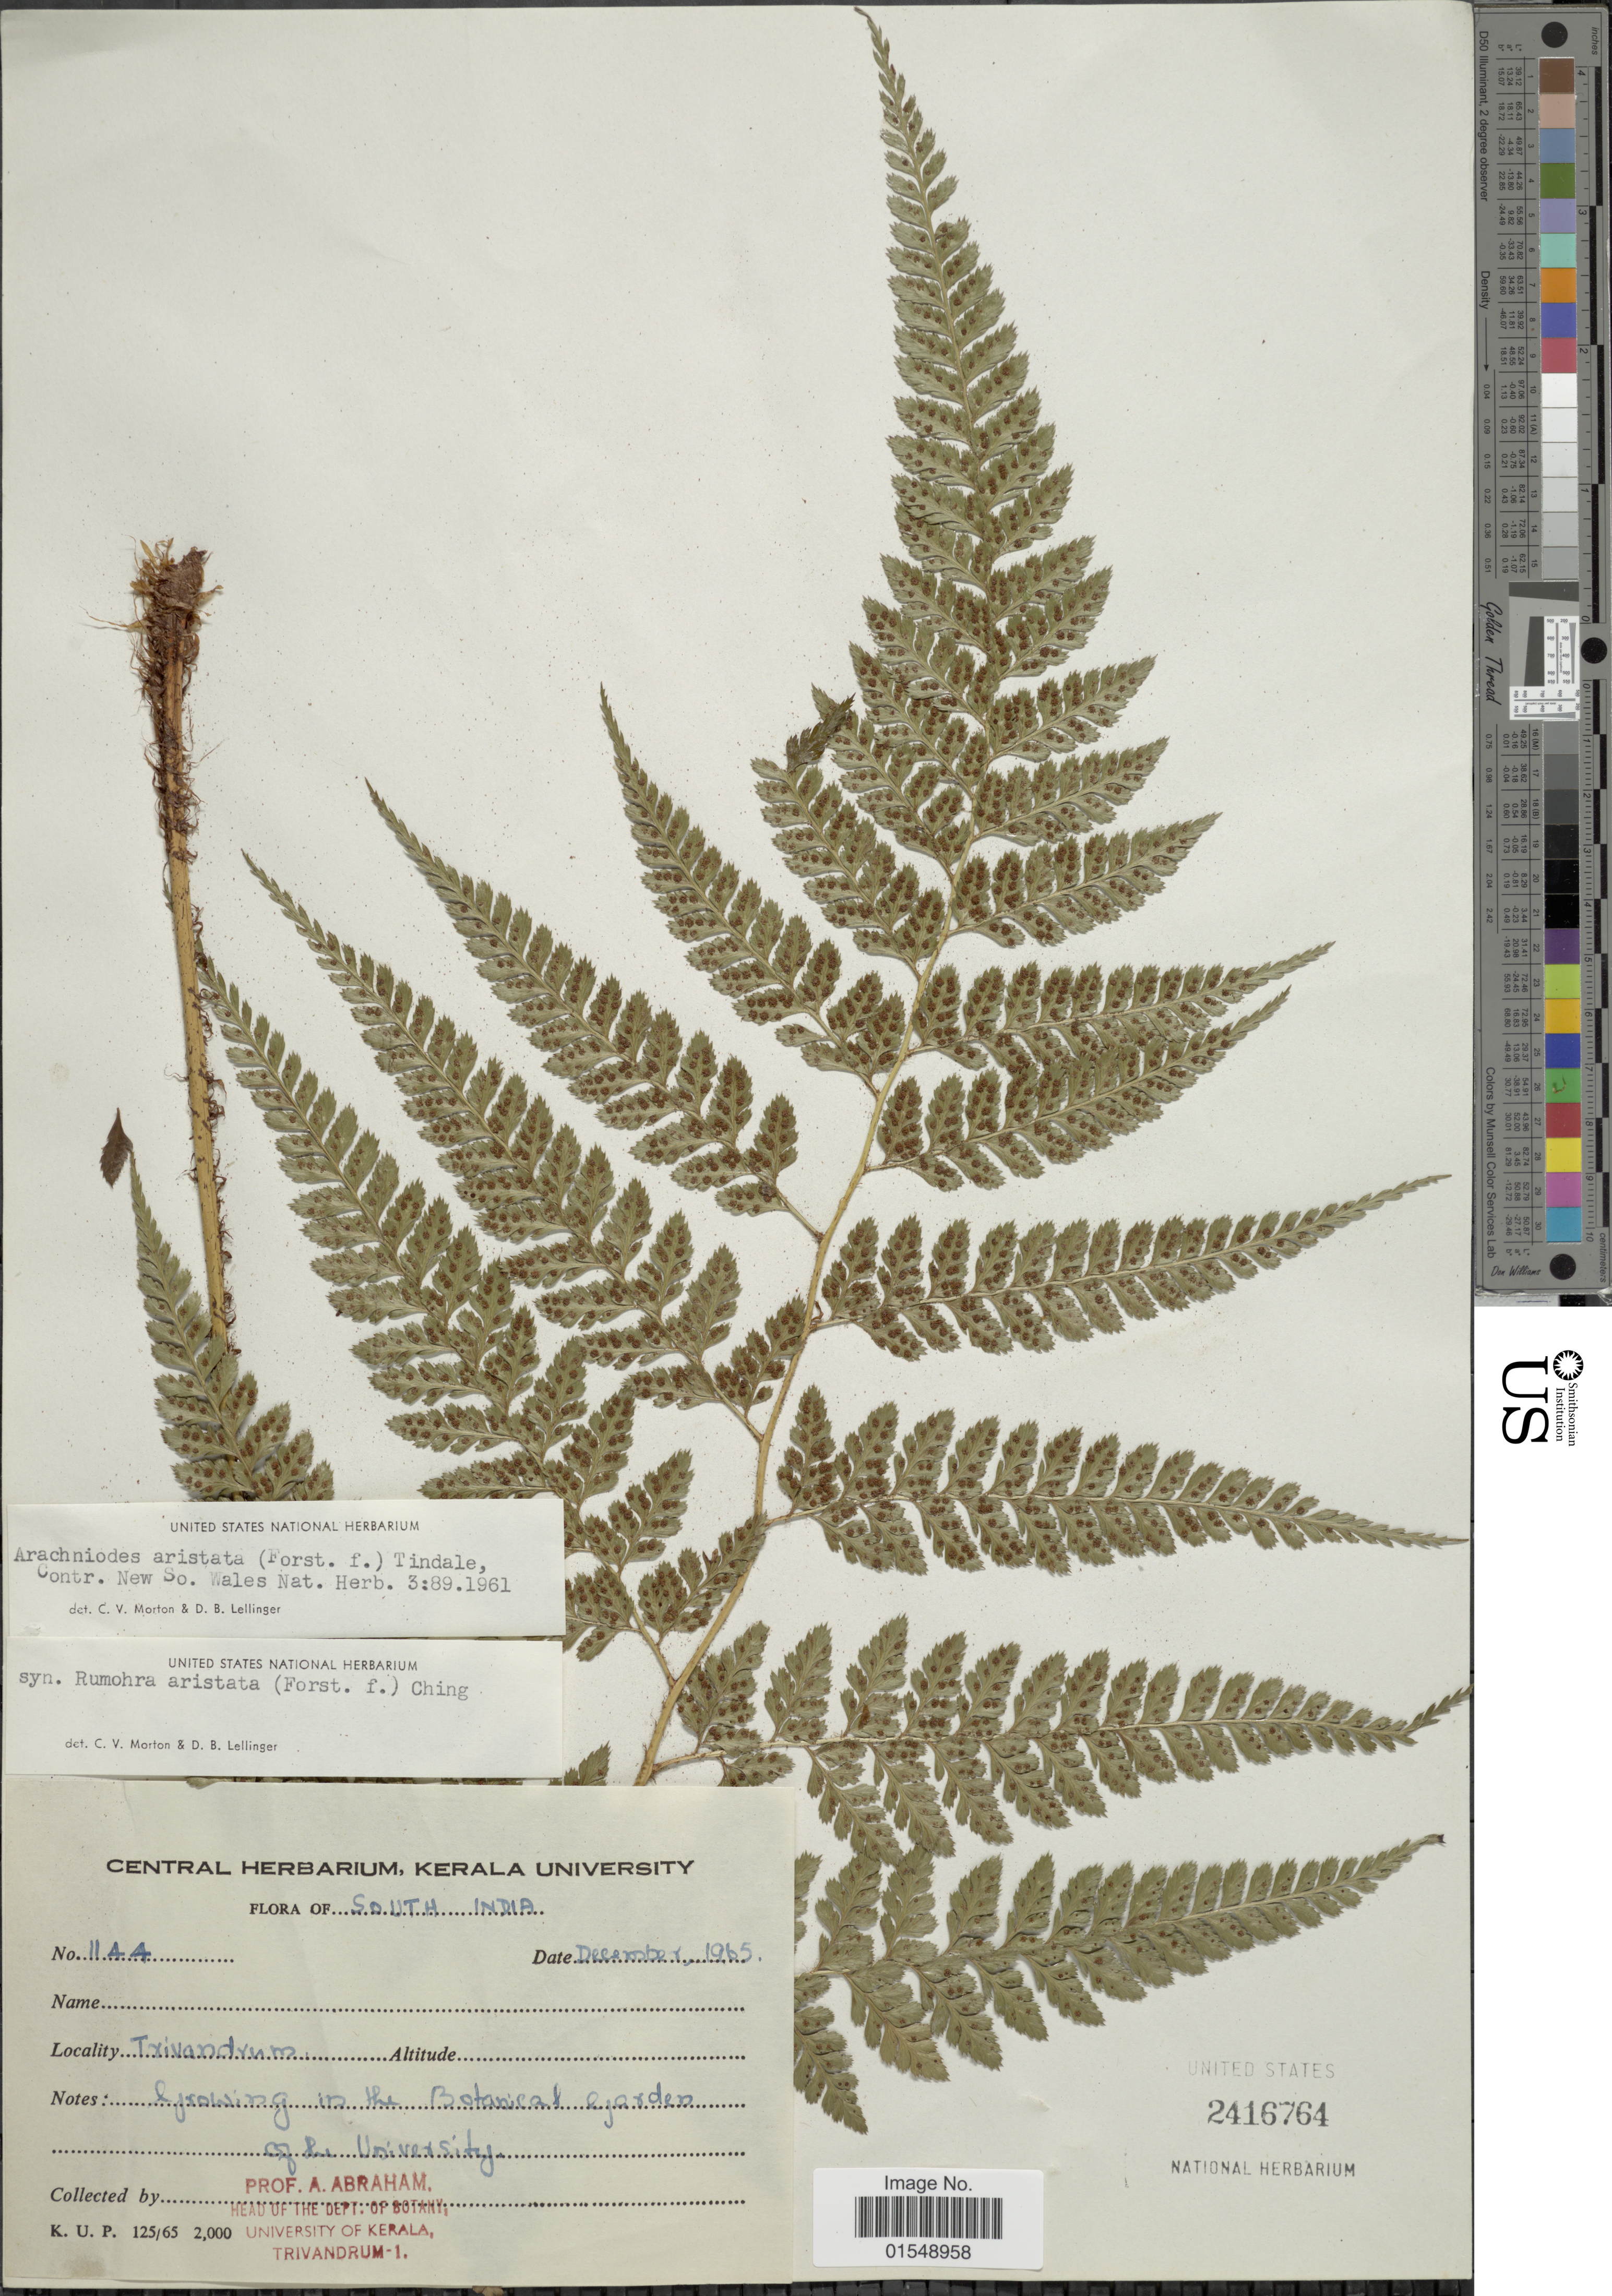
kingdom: Plantae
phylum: Tracheophyta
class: Polypodiopsida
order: Polypodiales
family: Dryopteridaceae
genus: Arachniodes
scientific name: Arachniodes aristata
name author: (G. Forst.) Tindale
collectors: A. Abraham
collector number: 1144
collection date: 1965-12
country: India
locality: South of India, Trivandrum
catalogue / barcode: US 2416764